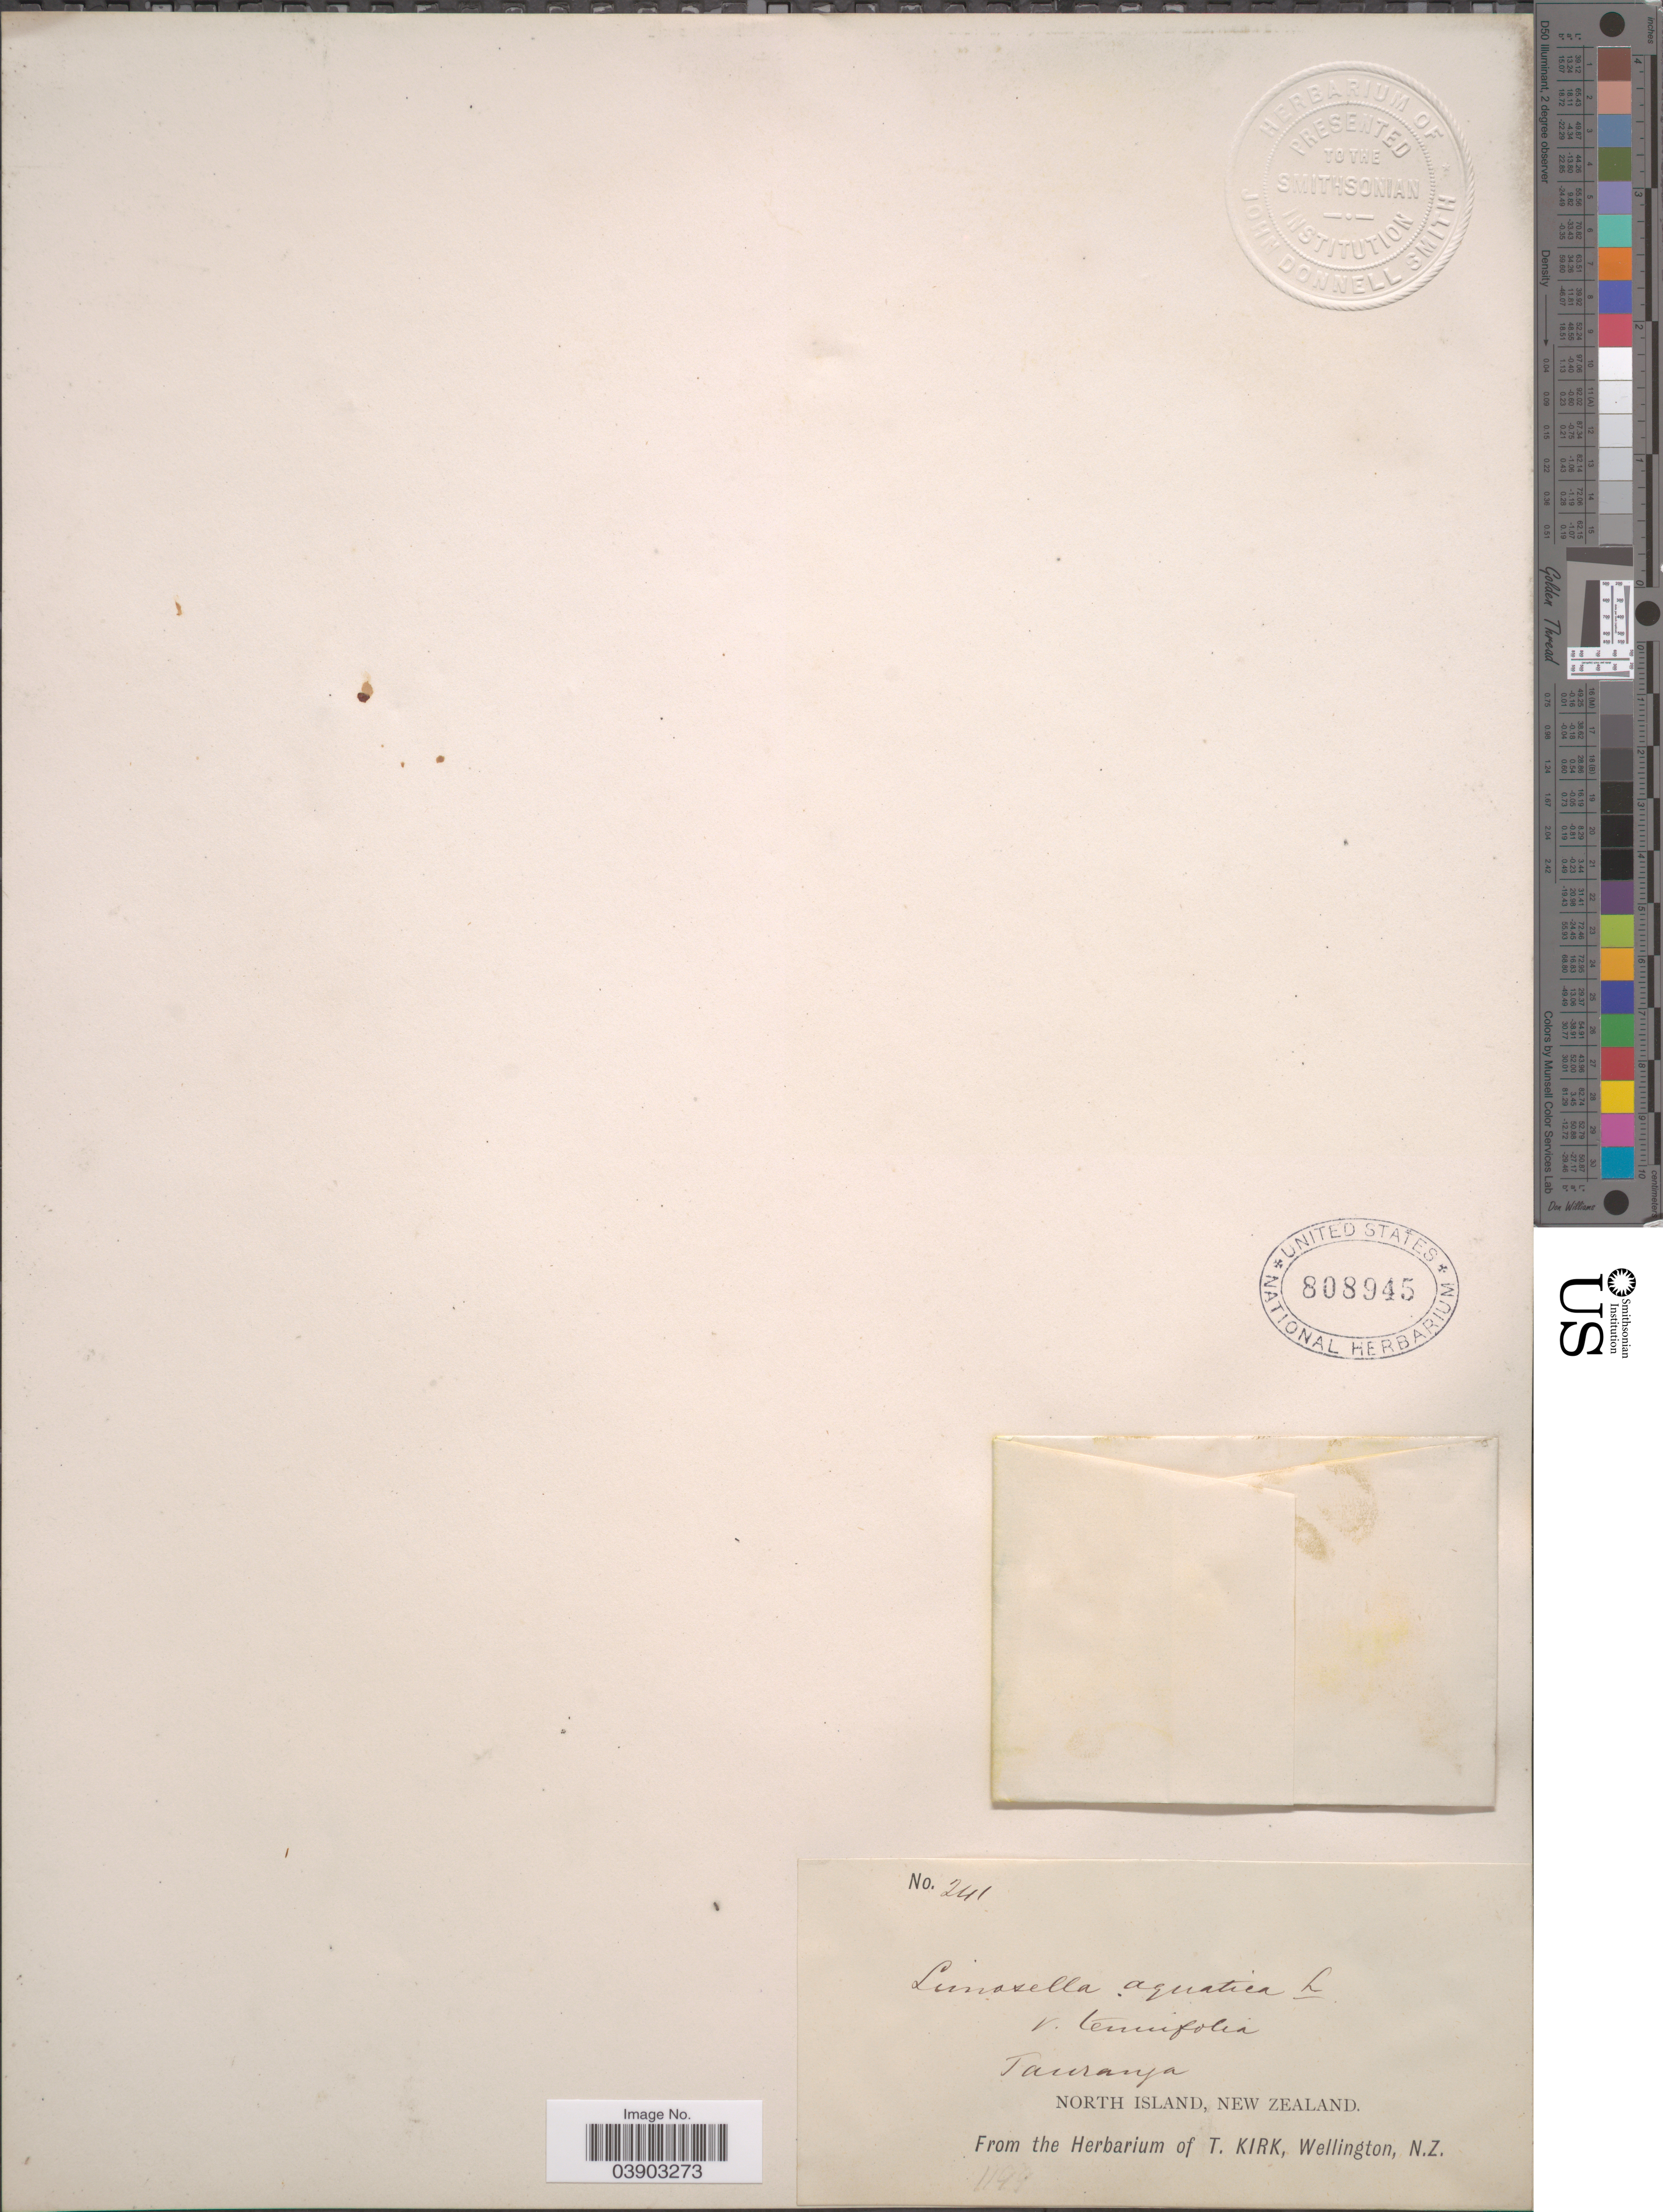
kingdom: Plantae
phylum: Tracheophyta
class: Magnoliopsida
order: Lamiales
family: Scrophulariaceae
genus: Limosella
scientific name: Limosella tenuifolia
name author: Wolf ex Hoffm.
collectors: ex herb. T. Kirk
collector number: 241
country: New Zealand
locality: Tauranga. North Island.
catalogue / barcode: US 808945